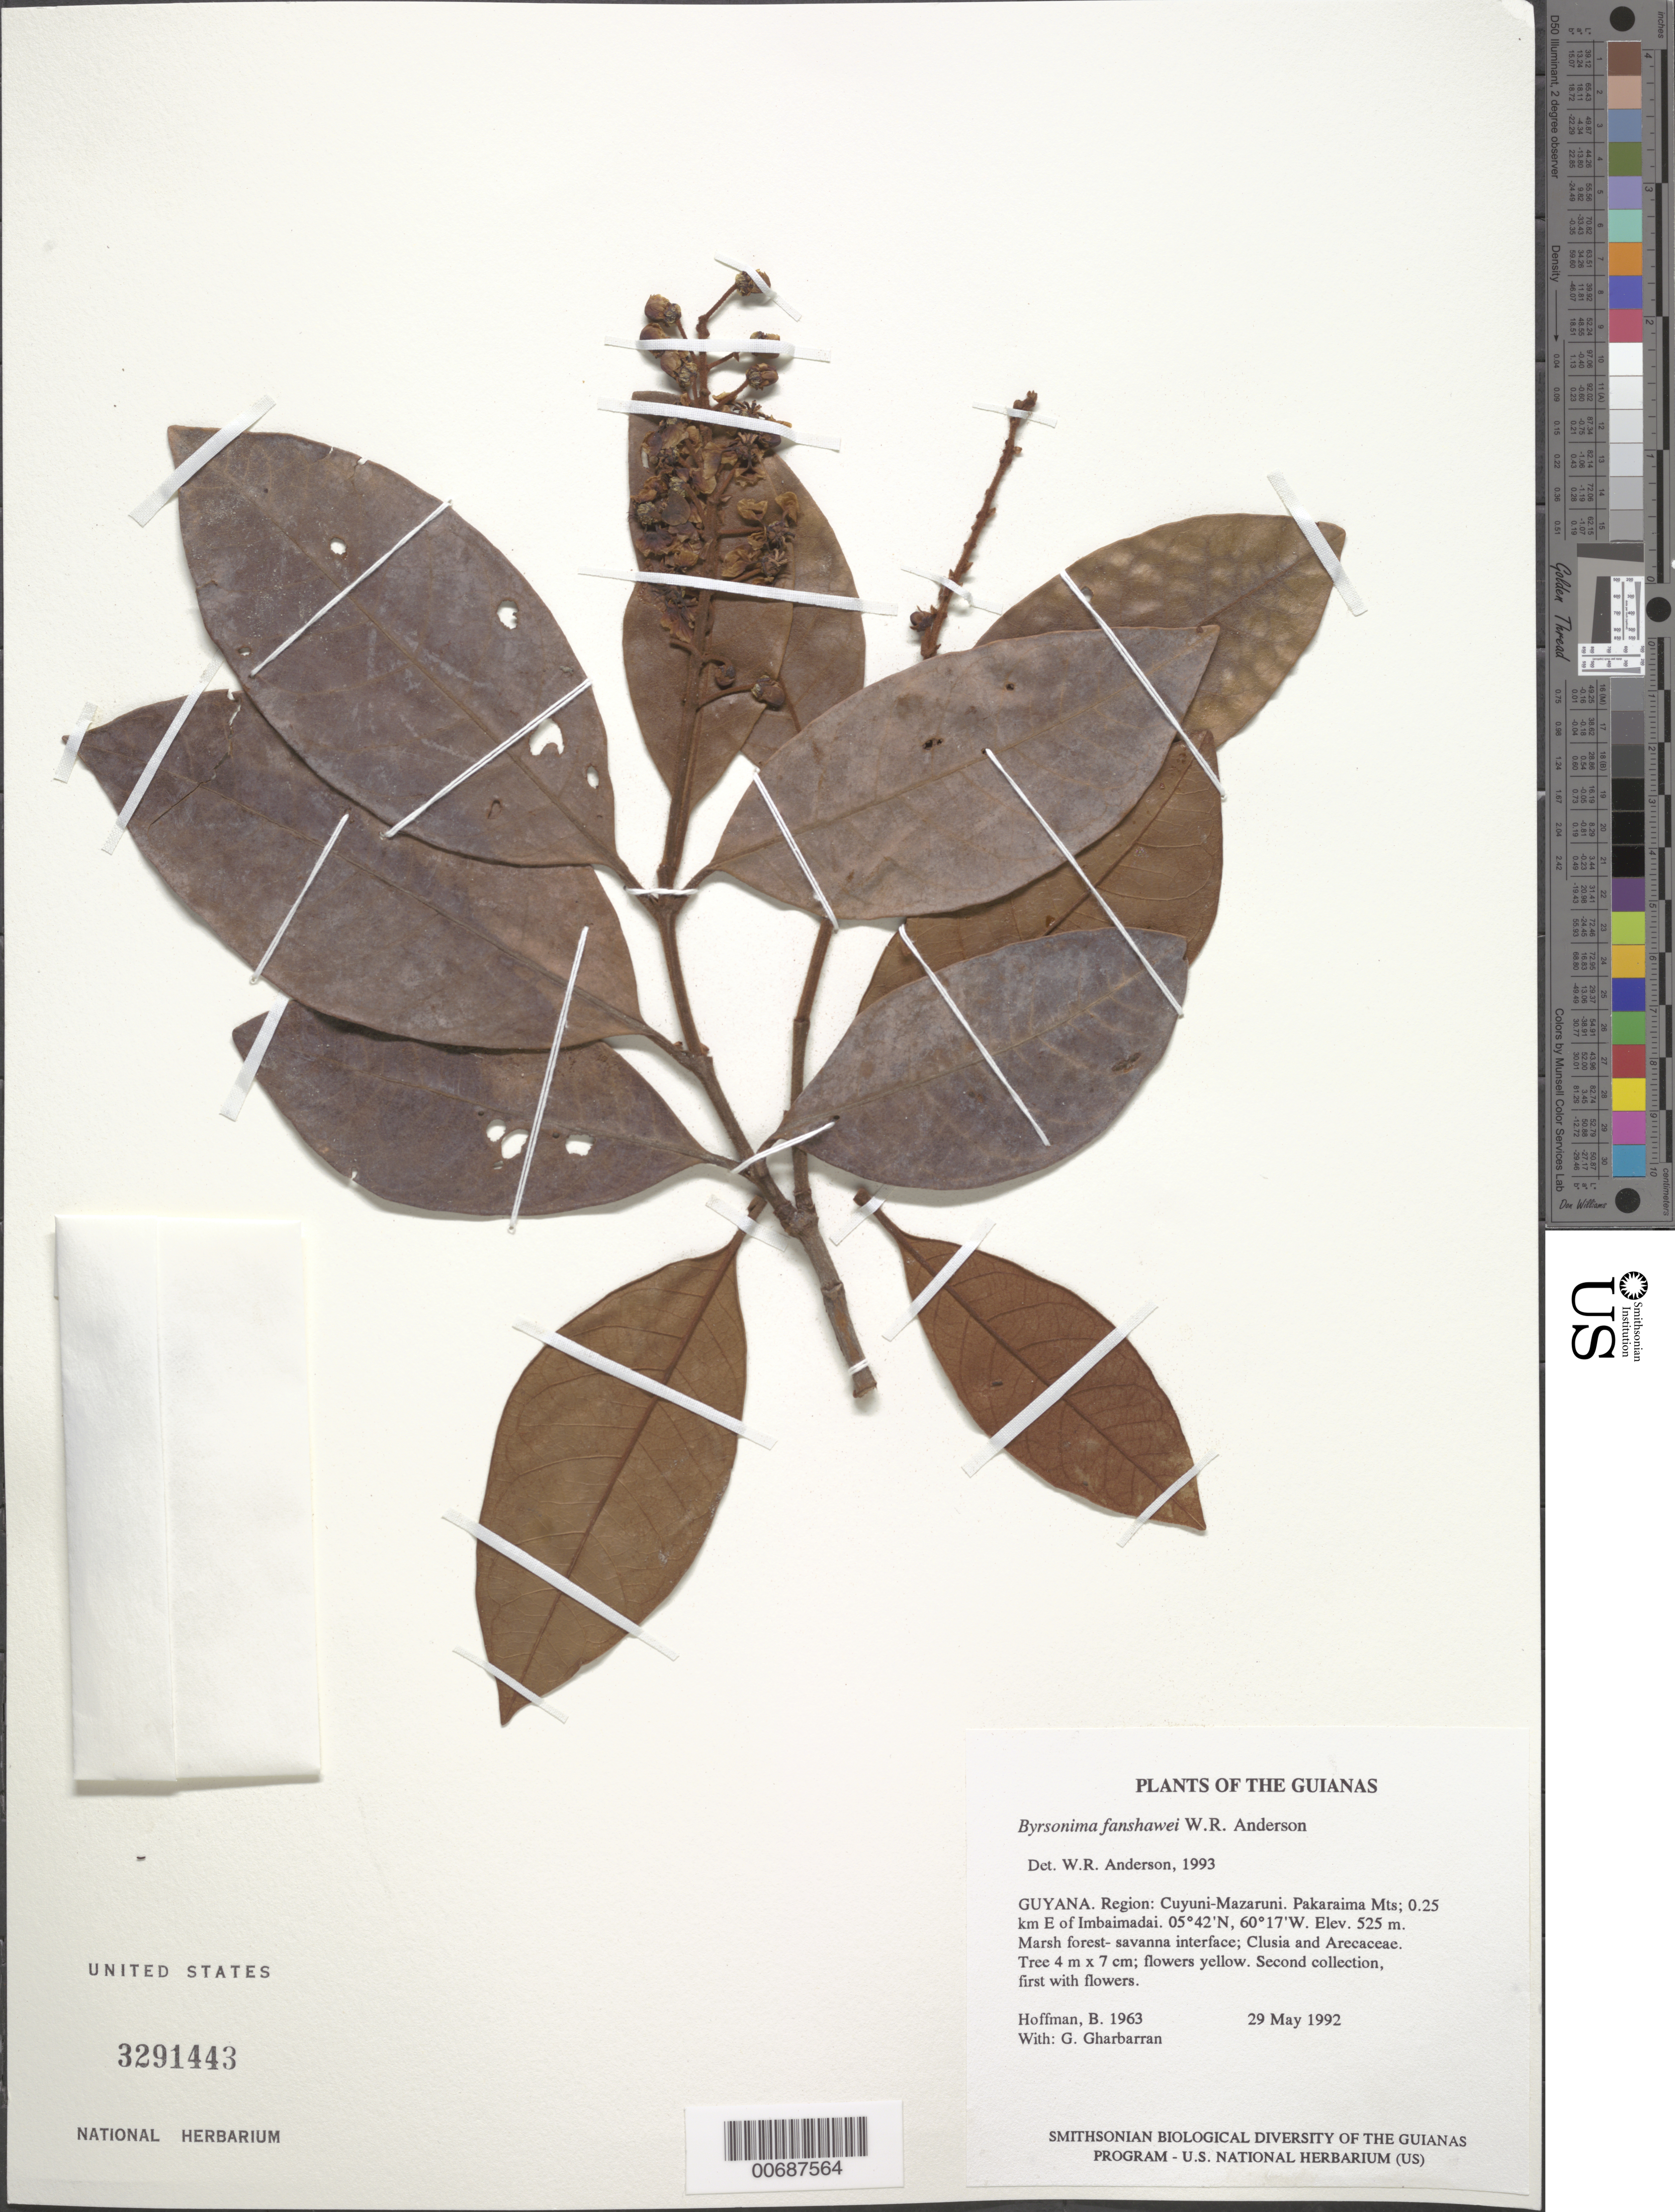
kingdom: Plantae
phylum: Tracheophyta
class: Magnoliopsida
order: Malpighiales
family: Malpighiaceae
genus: Byrsonima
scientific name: Byrsonima fanshawei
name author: W.R. Anderson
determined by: Anderson, W. R., (MICH), University of Michigan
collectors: B. Hoffman & G. Gharbarran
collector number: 1963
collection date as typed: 29 May 1992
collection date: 1992-05-29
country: Guyana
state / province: Cuyuni-Mazaruni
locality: Pakaraima Mts; 0.25 km E of Imbaimadai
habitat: Marsh forest- savanna interface; Clusia and Arecaceae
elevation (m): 525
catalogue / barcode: US 3291443